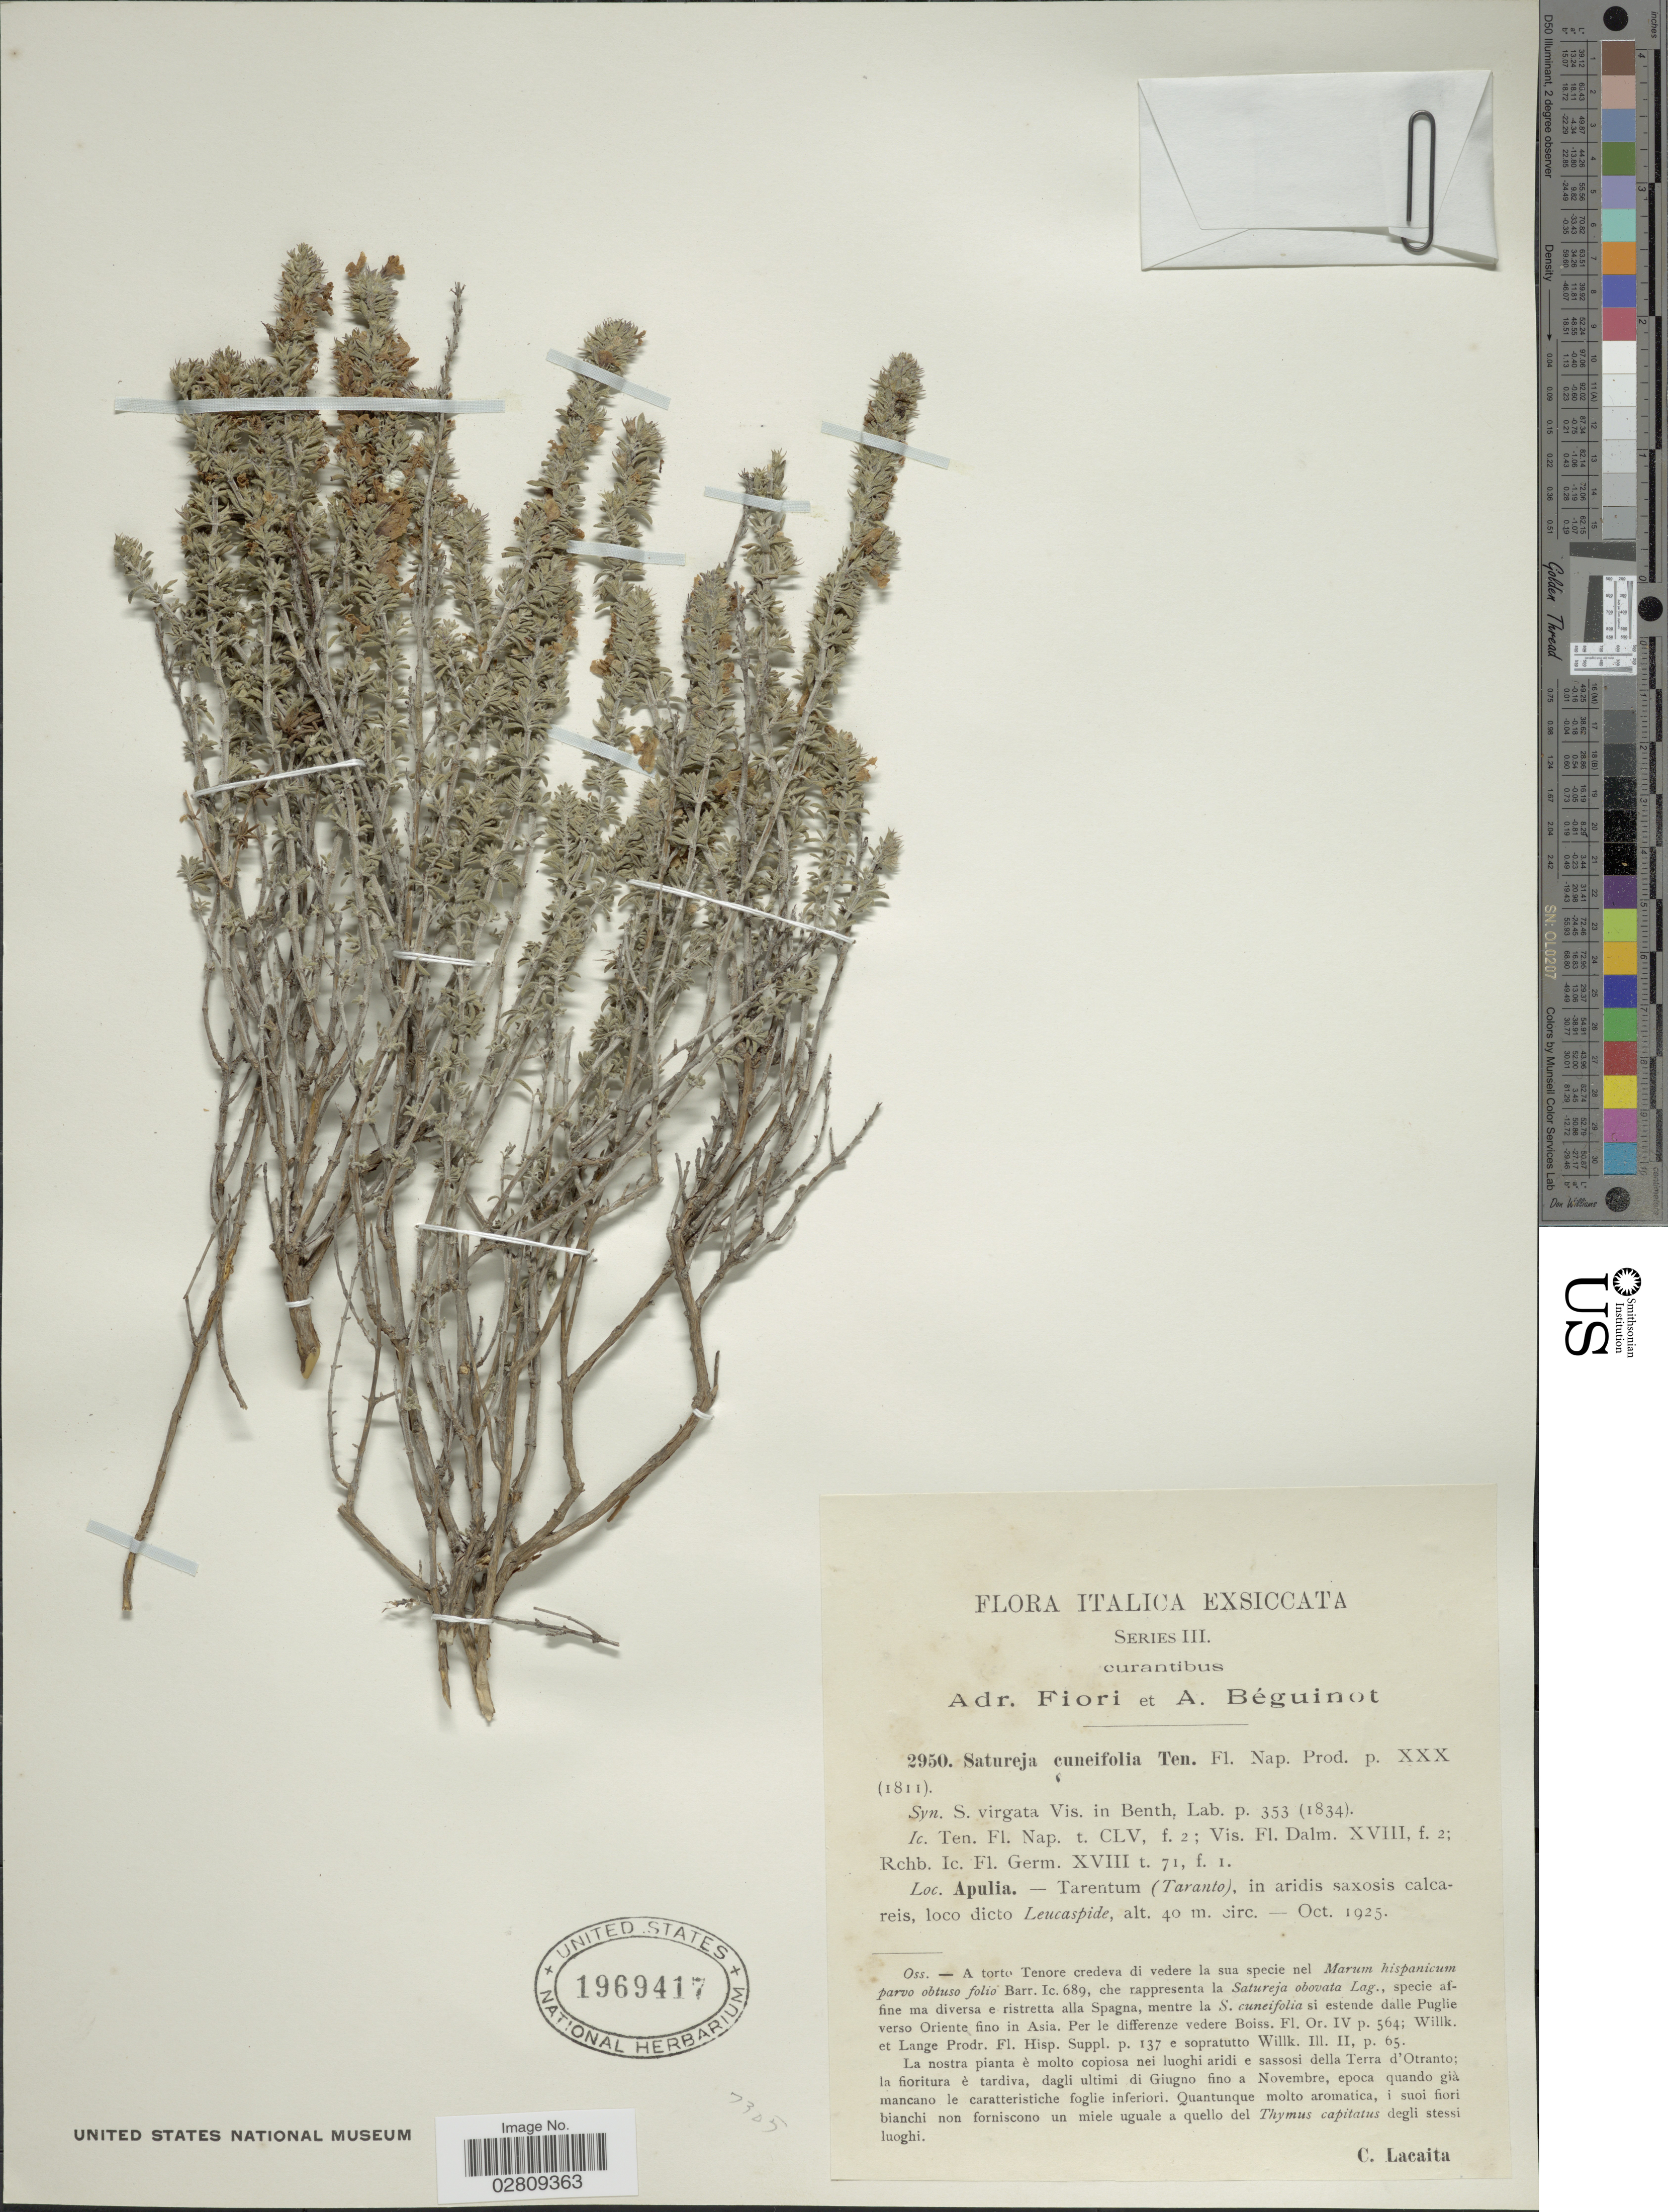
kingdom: Plantae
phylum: Tracheophyta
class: Magnoliopsida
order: Lamiales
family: Lamiaceae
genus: Satureja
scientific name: Satureja cuneifolia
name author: Ten.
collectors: C. Lacaita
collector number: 2950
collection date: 1925-10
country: Italy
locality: Italica. Apulia. - Tarentum (Taranto), in aridis saxosis calcareis, loco dicto Leucaspide.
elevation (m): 40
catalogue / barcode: US 1969417